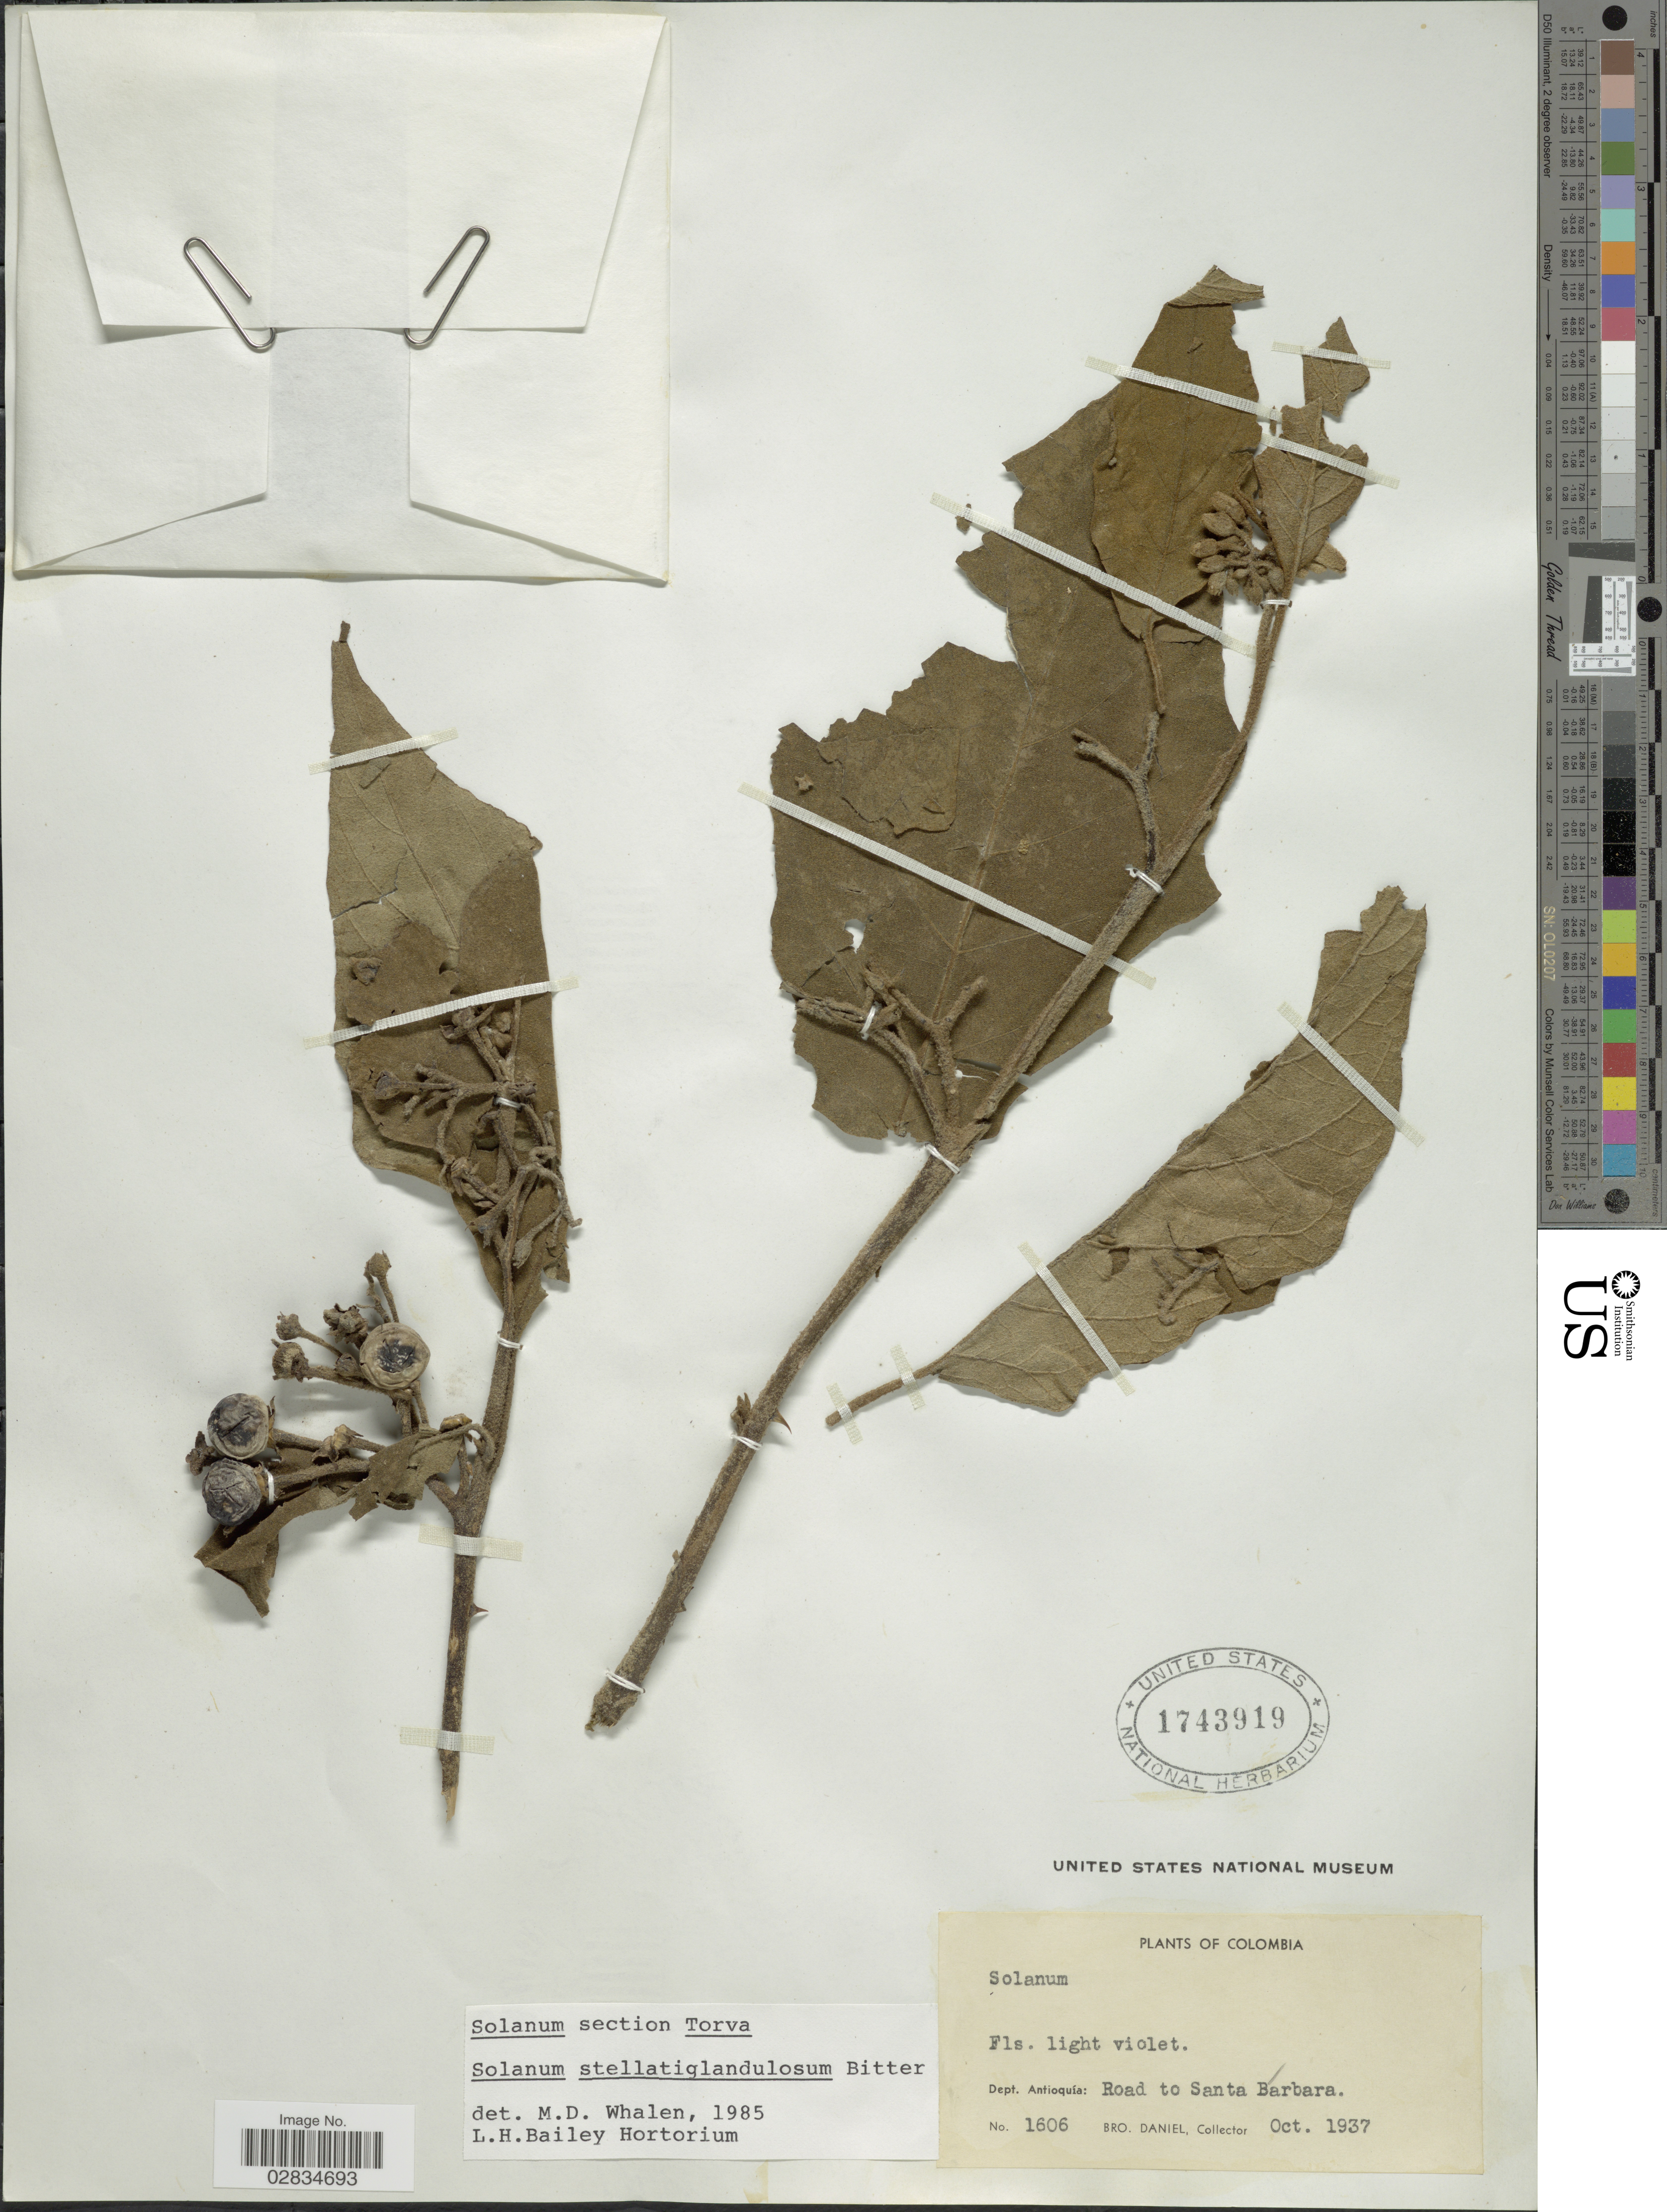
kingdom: Plantae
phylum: Tracheophyta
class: Magnoliopsida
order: Solanales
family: Solanaceae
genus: Solanum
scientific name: Solanum stellatiglandulosum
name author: Bitter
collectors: Bro. Daniel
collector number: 1606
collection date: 1937-10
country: Colombia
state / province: Antioquia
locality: Dept. Antioquía: Road to Santa Barbara.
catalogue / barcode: US 1743919